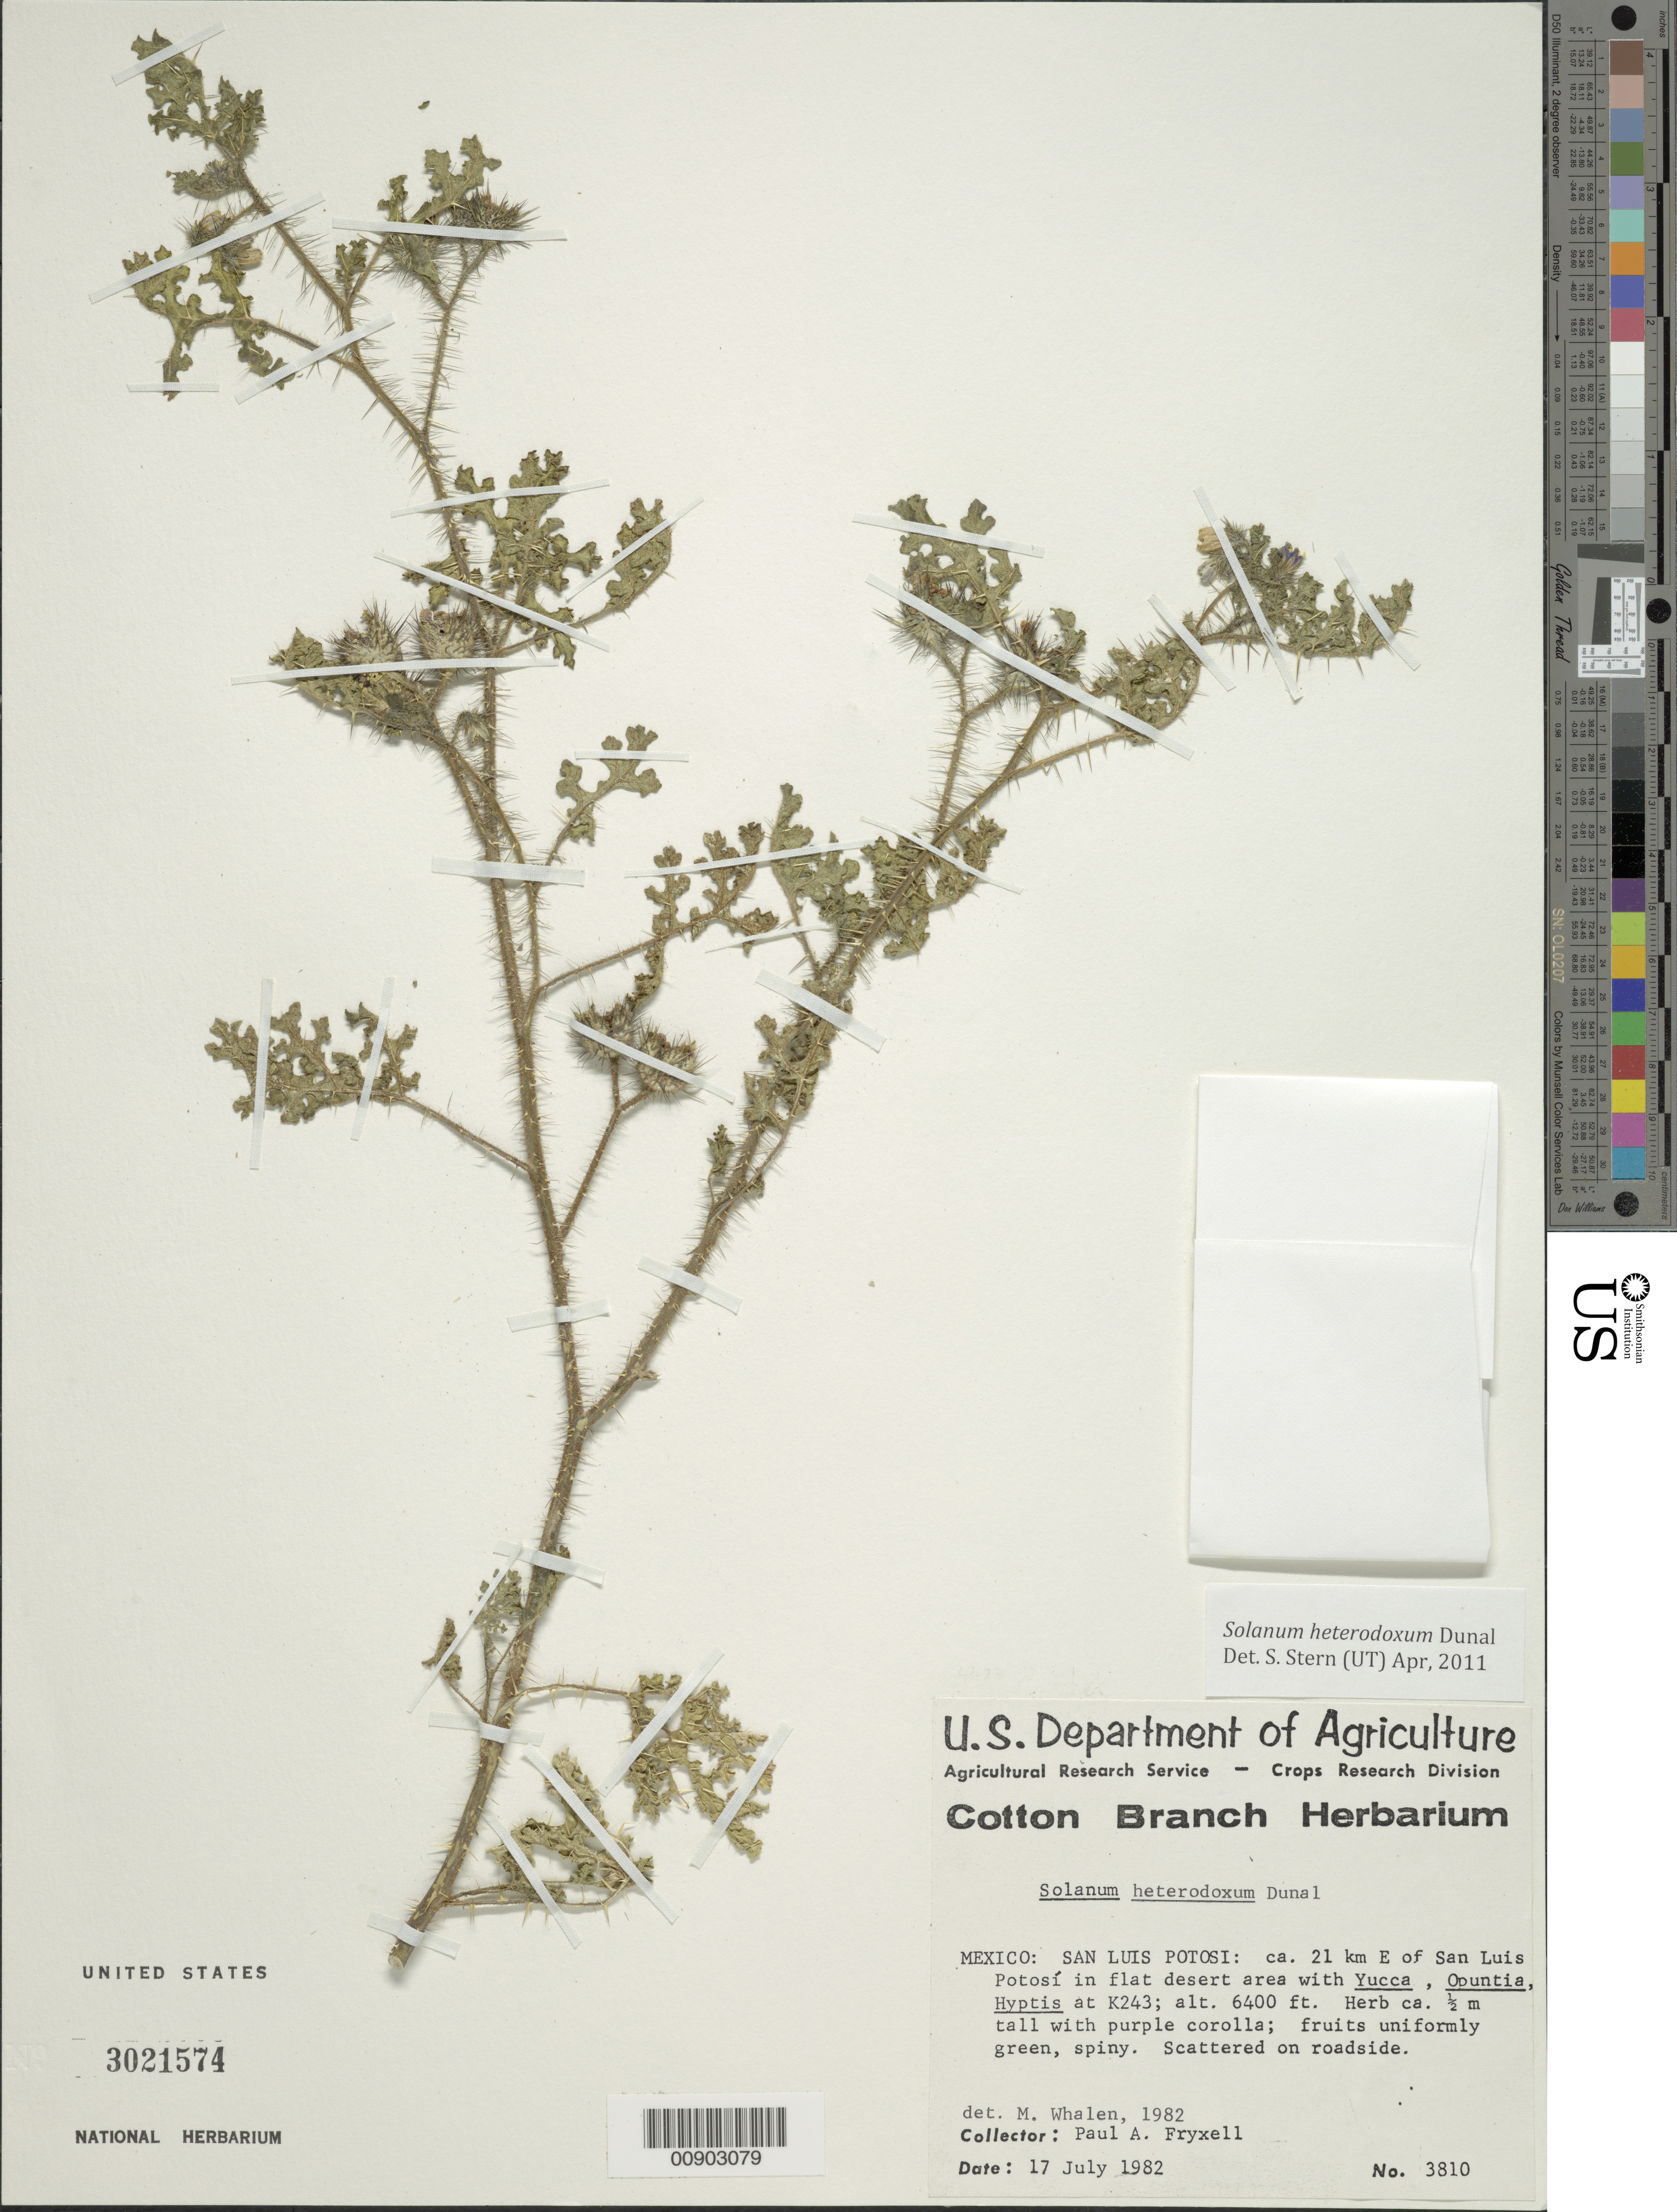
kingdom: Plantae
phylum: Tracheophyta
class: Magnoliopsida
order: Solanales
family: Solanaceae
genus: Solanum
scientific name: Solanum heterodoxum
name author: Dunal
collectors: P. A. Fryxell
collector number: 3810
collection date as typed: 17 Jul 1982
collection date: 1982-07-17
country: Mexico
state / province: San Luis Potosí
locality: Ca. 21 km E of San Luis Potosí, San Luis Potosí at K243.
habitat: In flat desert area with Yucca, Opuntia, Hyptis. Scattered on roadside.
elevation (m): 1951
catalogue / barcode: US 3021574